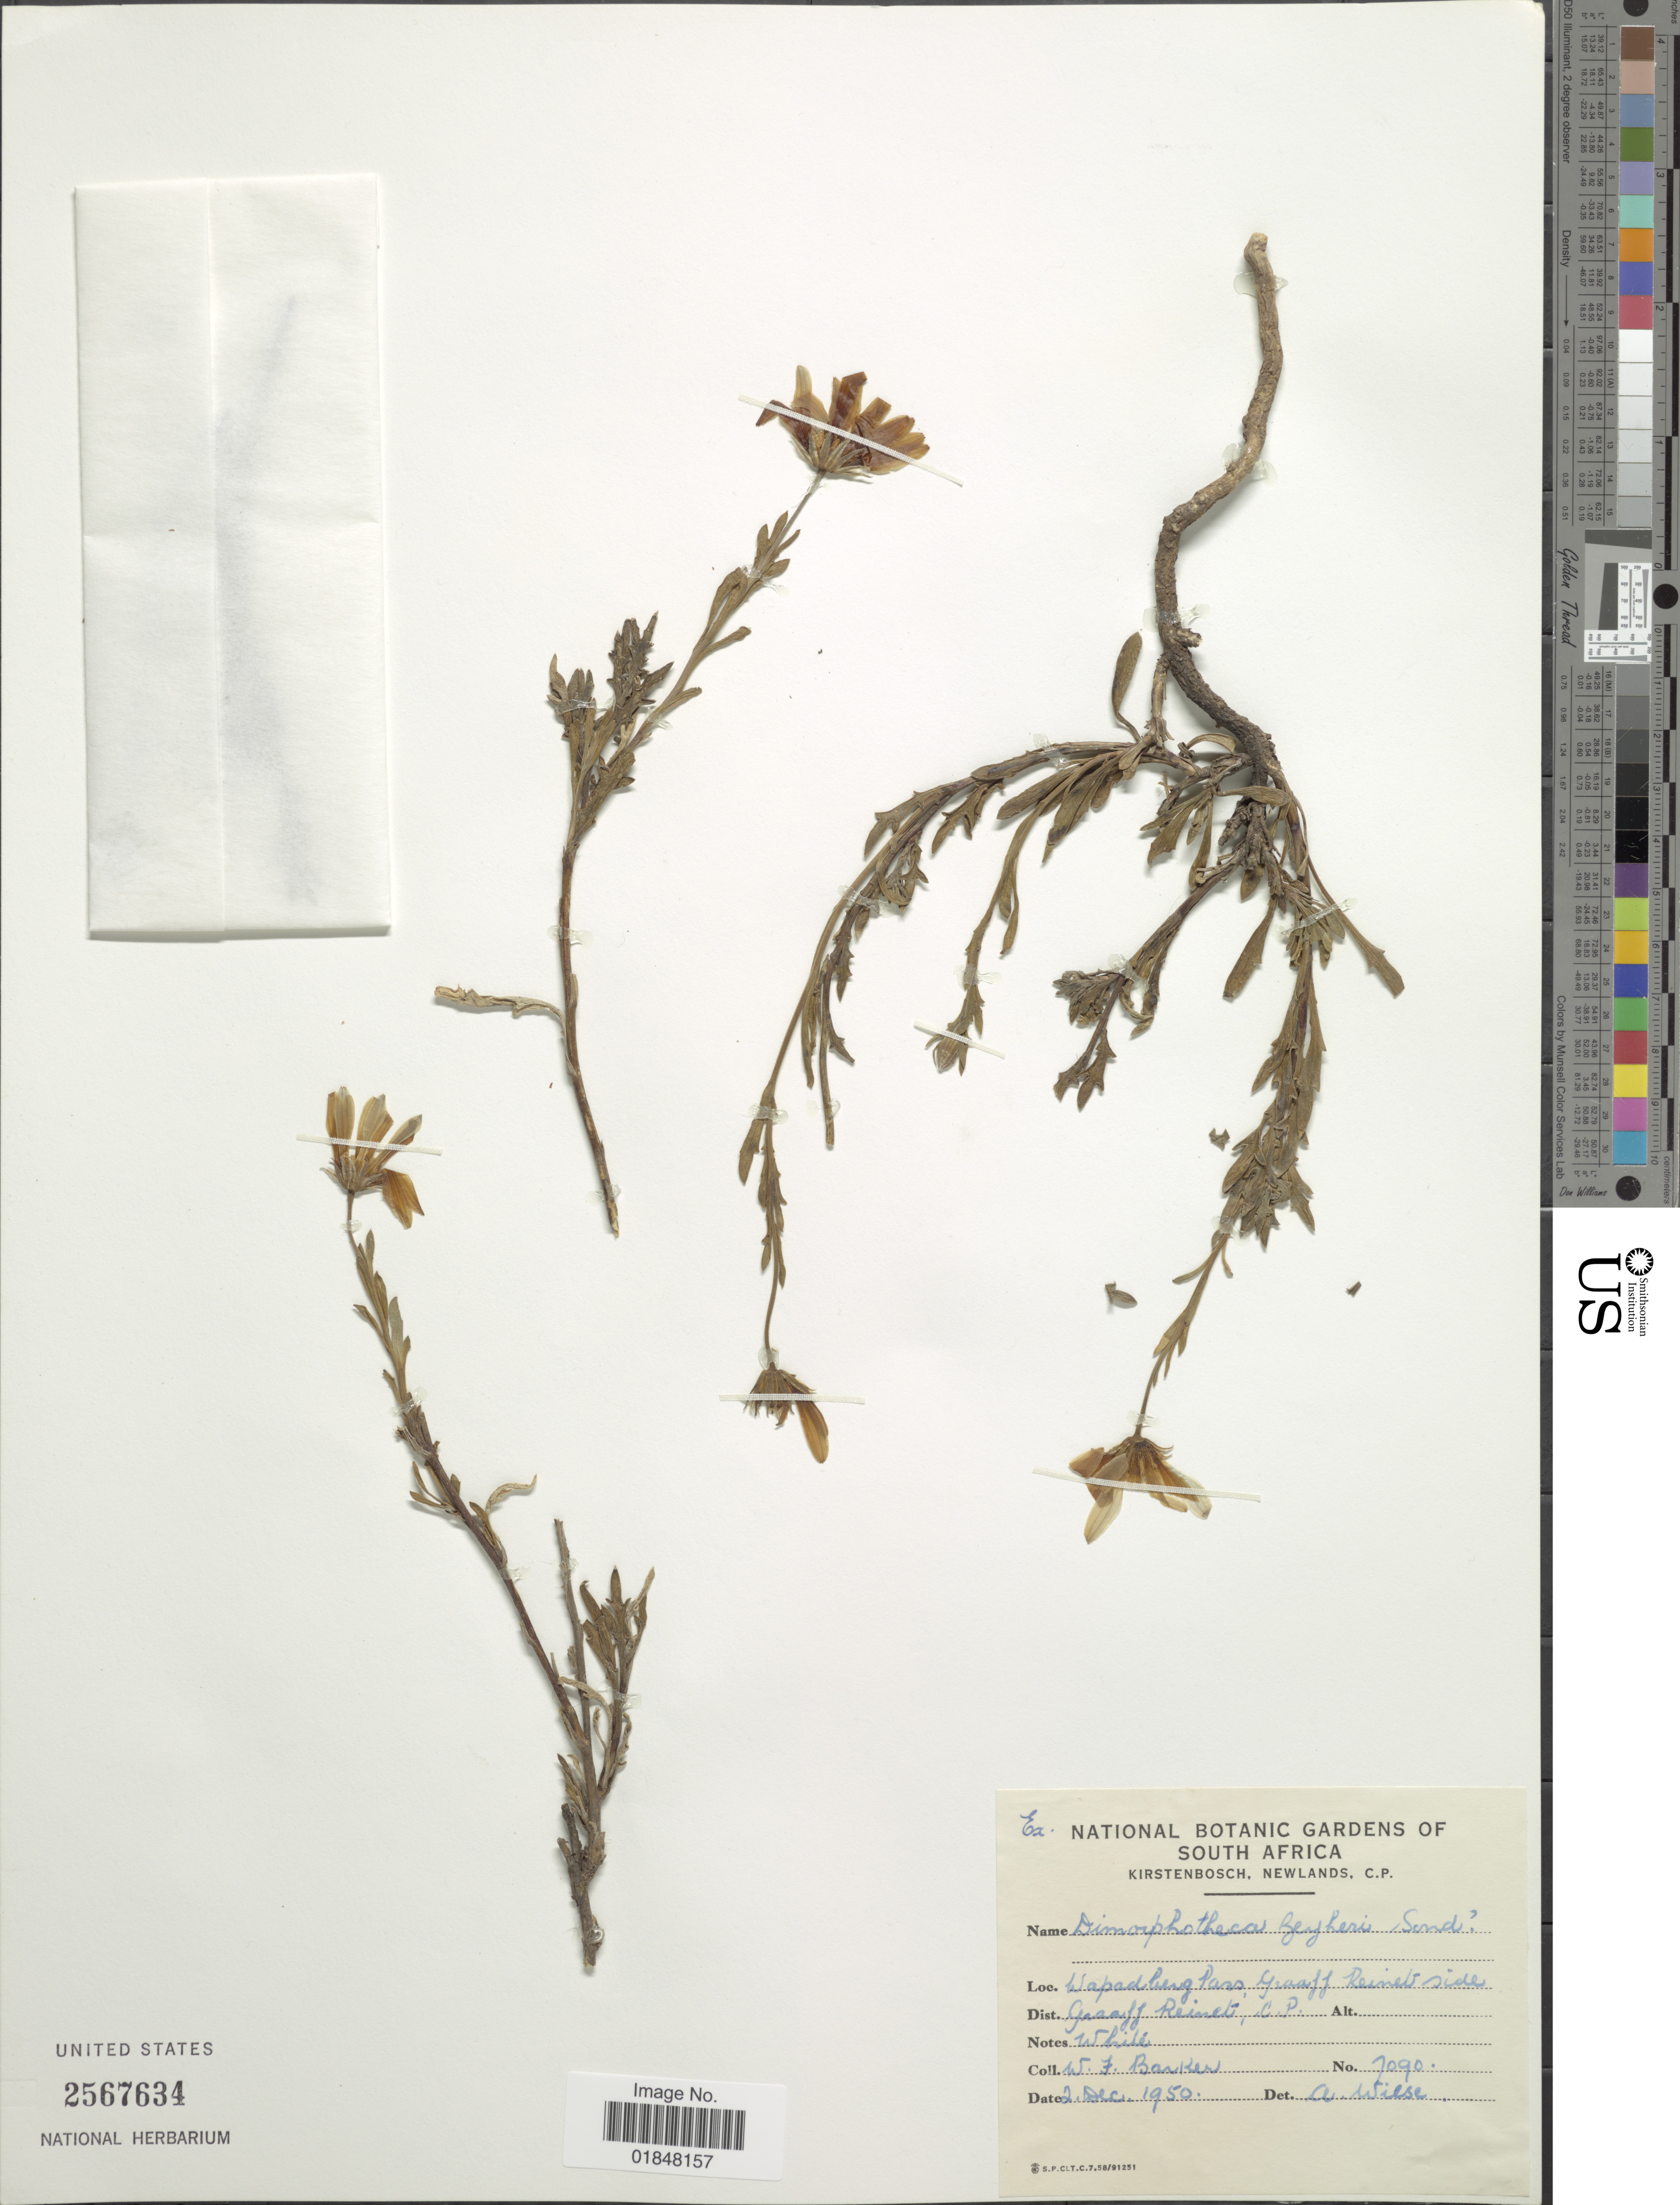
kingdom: Plantae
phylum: Tracheophyta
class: Magnoliopsida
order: Asterales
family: Asteraceae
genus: Dimorphotheca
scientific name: Dimorphotheca zeyheri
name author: (Aiton) B. Nord.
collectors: W. F. Barker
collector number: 7090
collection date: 1950-12-02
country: South Africa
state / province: Eastern Cape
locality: Wapadsberg Pass, Graaff-Reinet side, Dist. Graaff Reinet, C.P.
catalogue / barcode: US 2567634